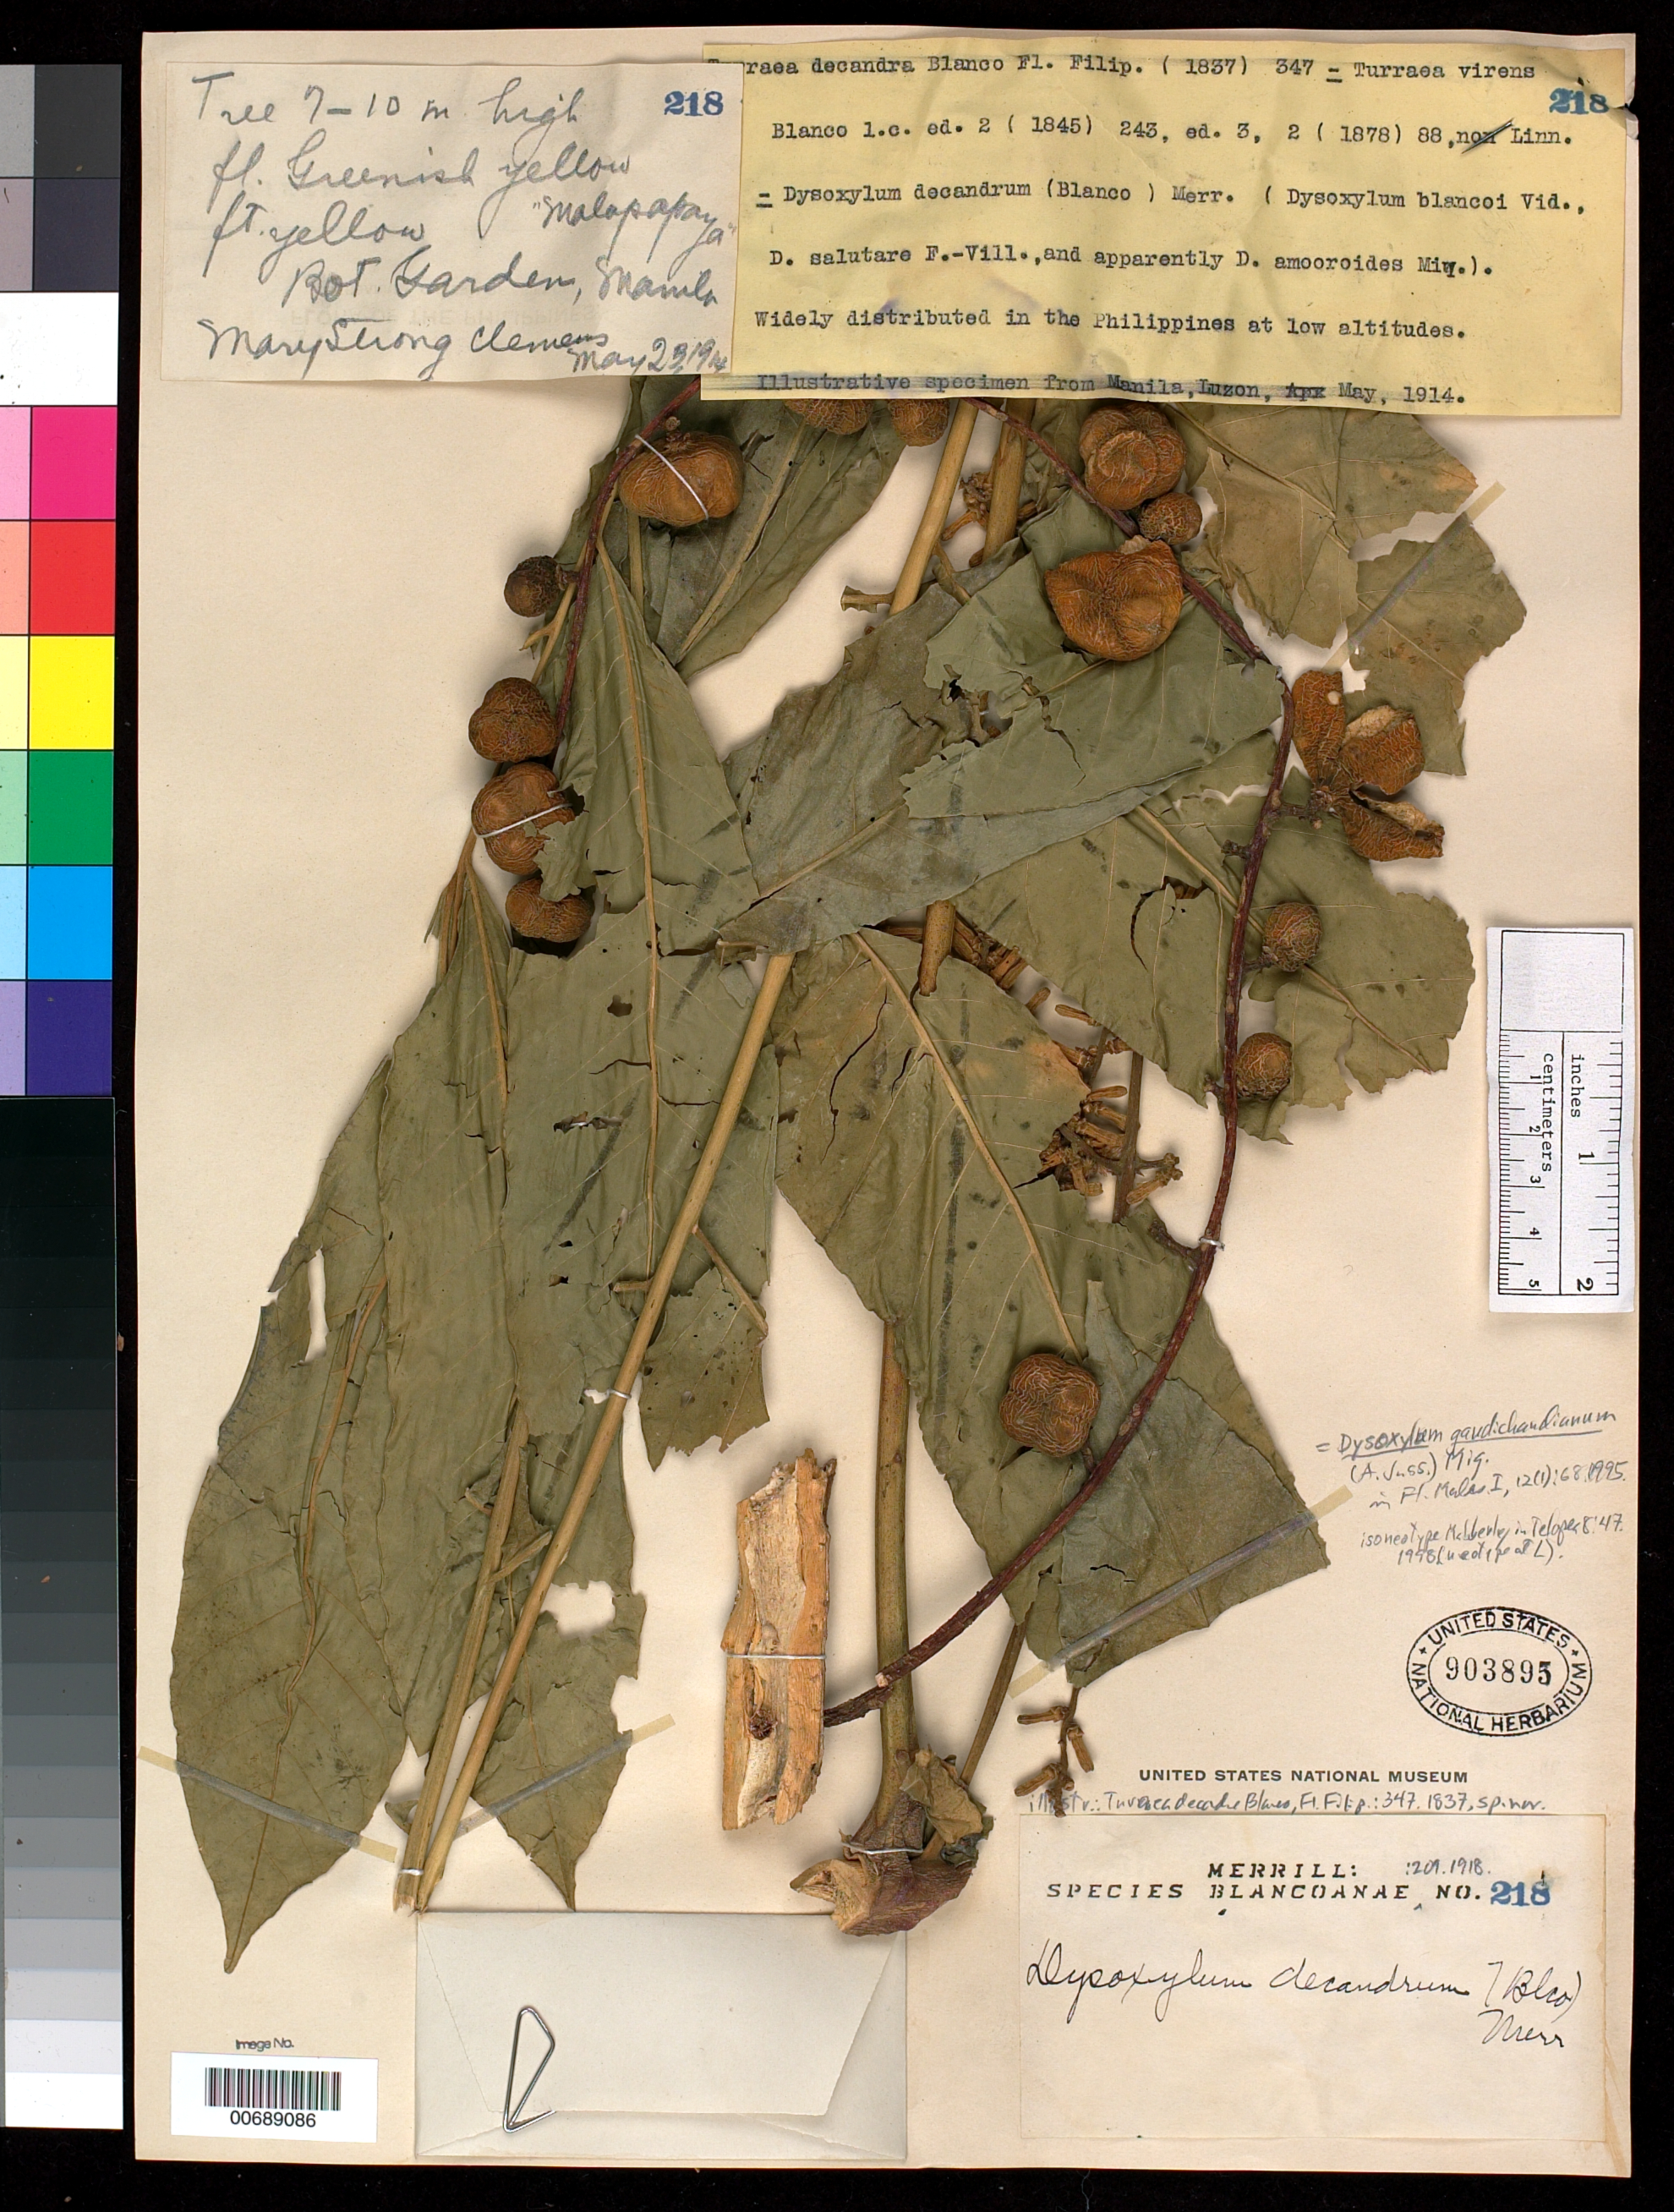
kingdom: Plantae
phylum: Tracheophyta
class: Magnoliopsida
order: Sapindales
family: Meliaceae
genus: Turraea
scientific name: Turraea decandra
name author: Blanco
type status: Isoneotype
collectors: M. S. Clemens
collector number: Sp. Blancoan. 0218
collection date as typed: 23 May 1914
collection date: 1914-05-23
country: Philippines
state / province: Calabarzon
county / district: Rizal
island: Luzon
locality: Bot. Gardens, Manila.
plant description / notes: Neotype at L.; Cited by E.D. Merrill in Sp. Blancoan. 209. 1918. Original collector label and sheet with typewritten notes by Merrill attached.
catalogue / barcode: US 903895